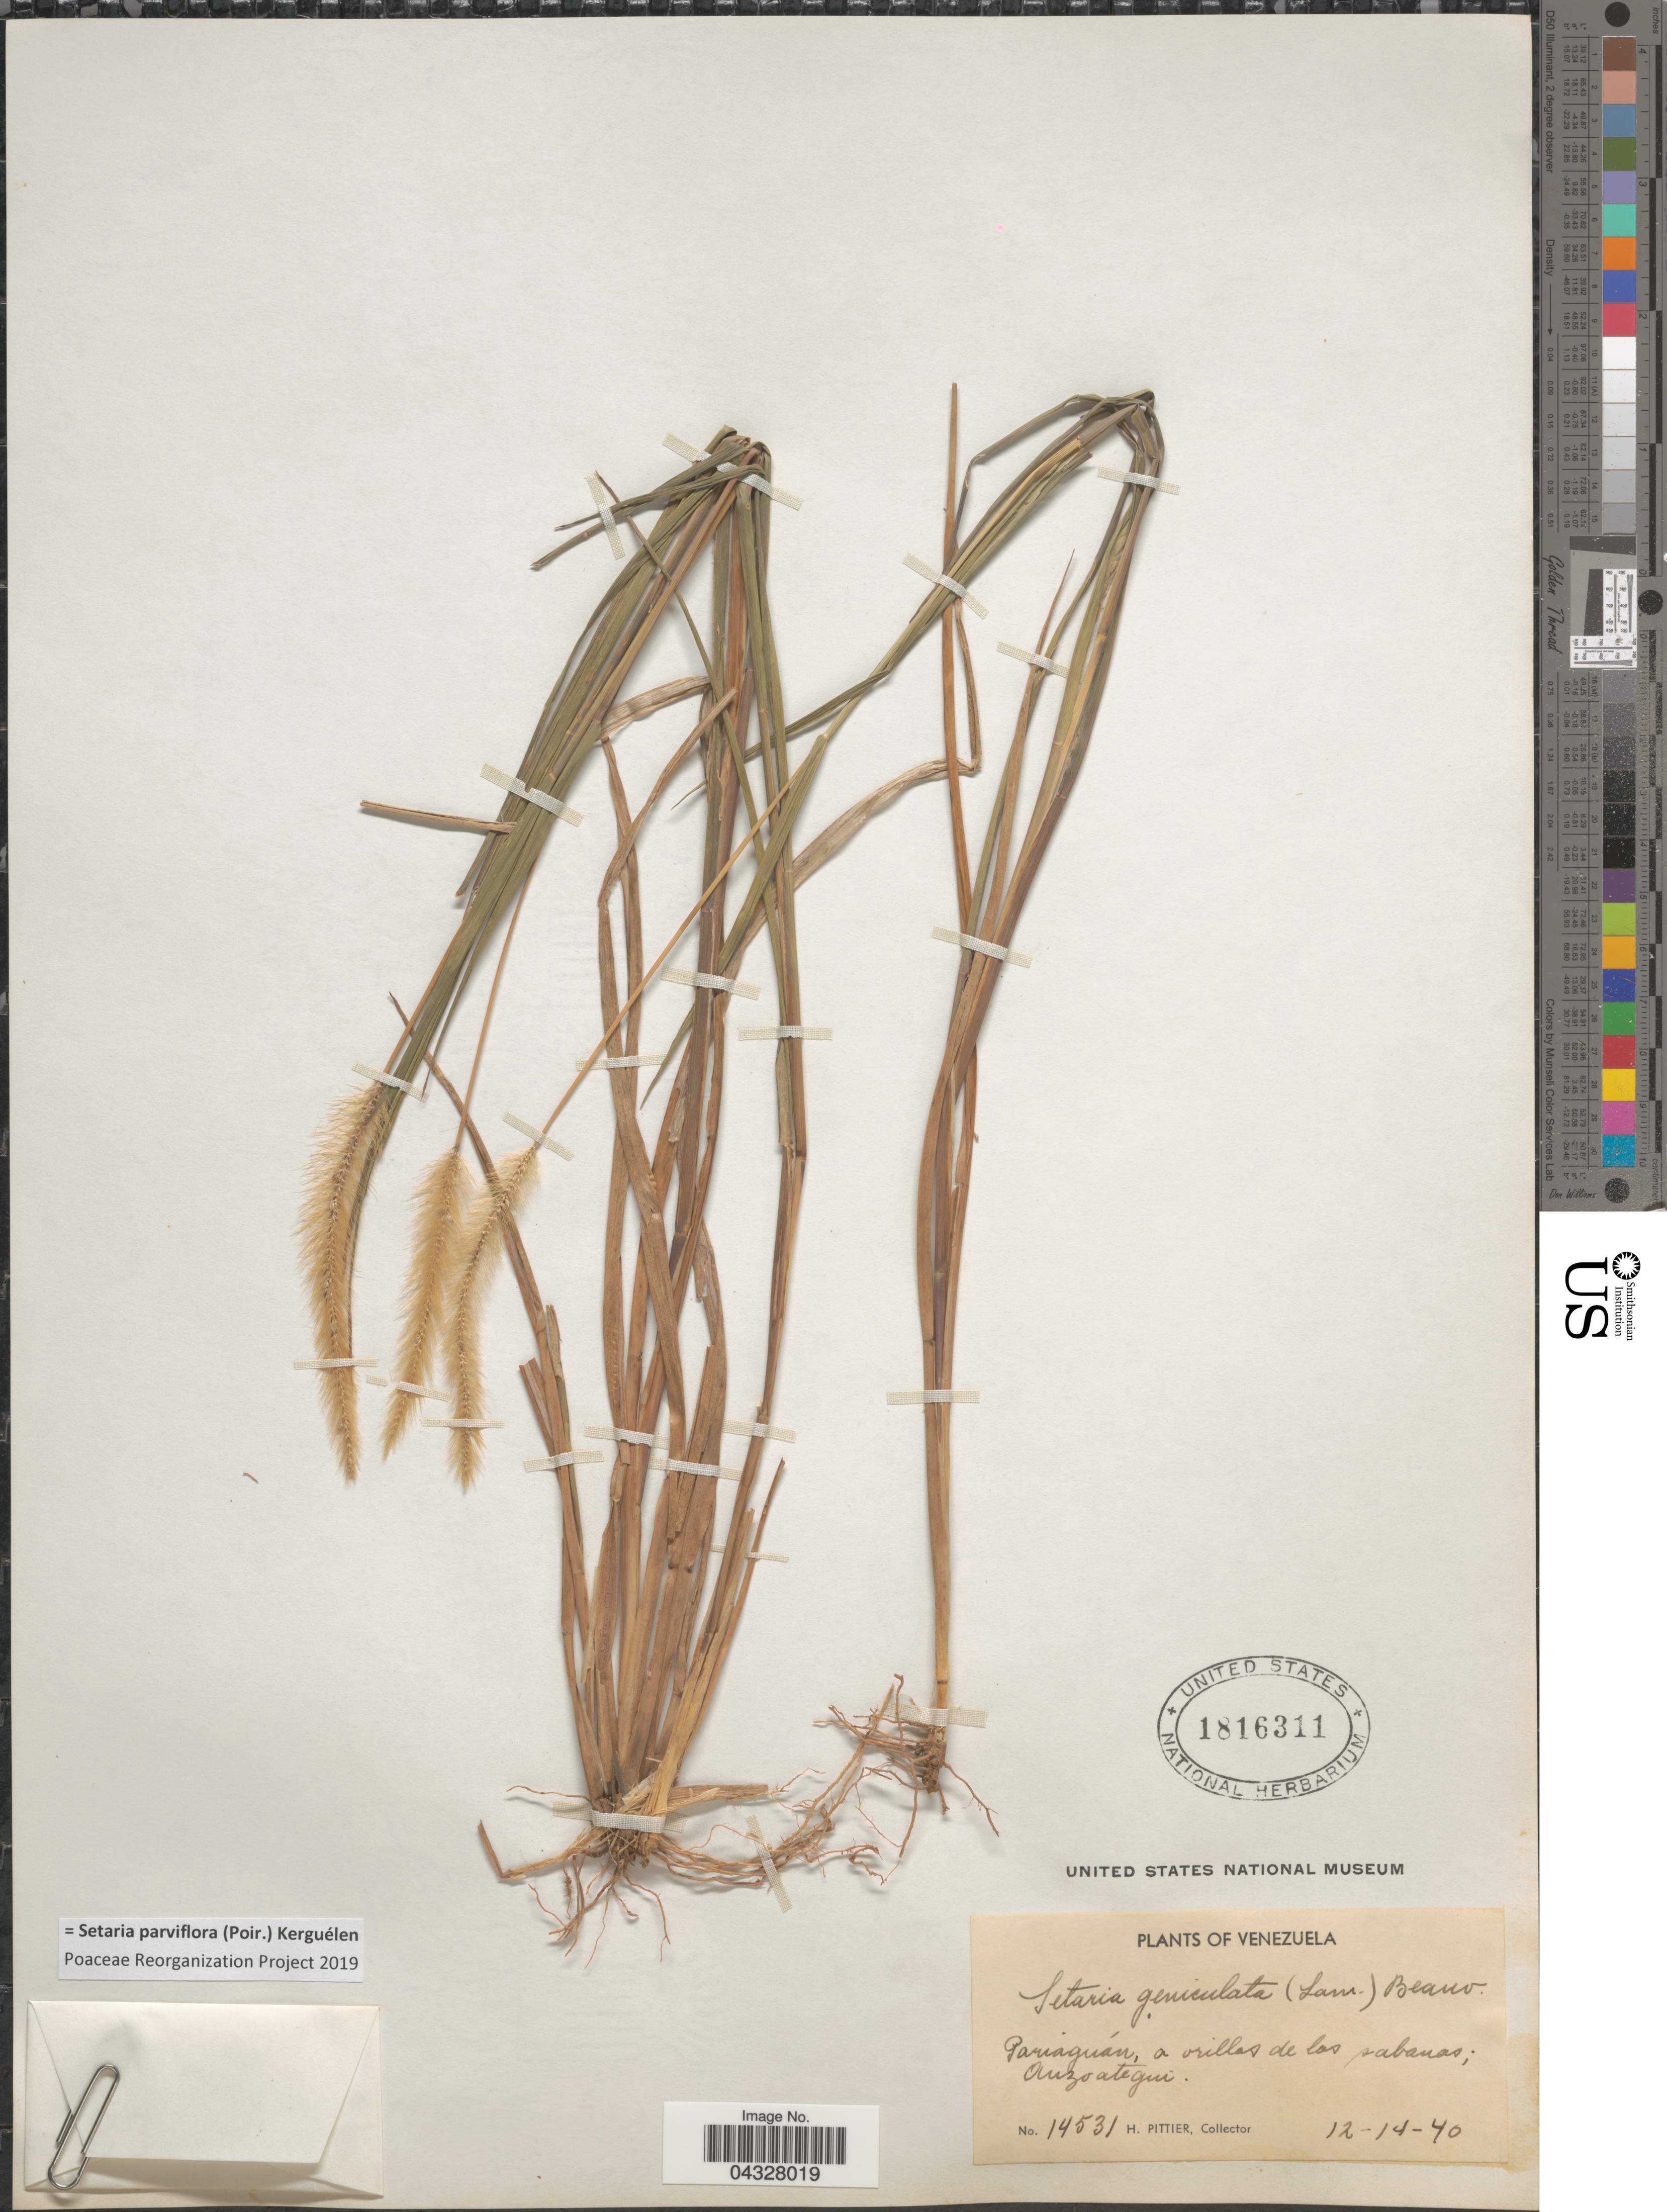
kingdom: Plantae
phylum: Tracheophyta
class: Liliopsida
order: Poales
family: Poaceae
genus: Setaria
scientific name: Setaria parviflora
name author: (Poir.) Kerguélen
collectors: H. F. Pittier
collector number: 14531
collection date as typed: Transcribed d/m/y: 19/12/40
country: Venezuela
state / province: Anzoategui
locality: Pariaguán, a orillas de las sabanas.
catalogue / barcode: US 1816311